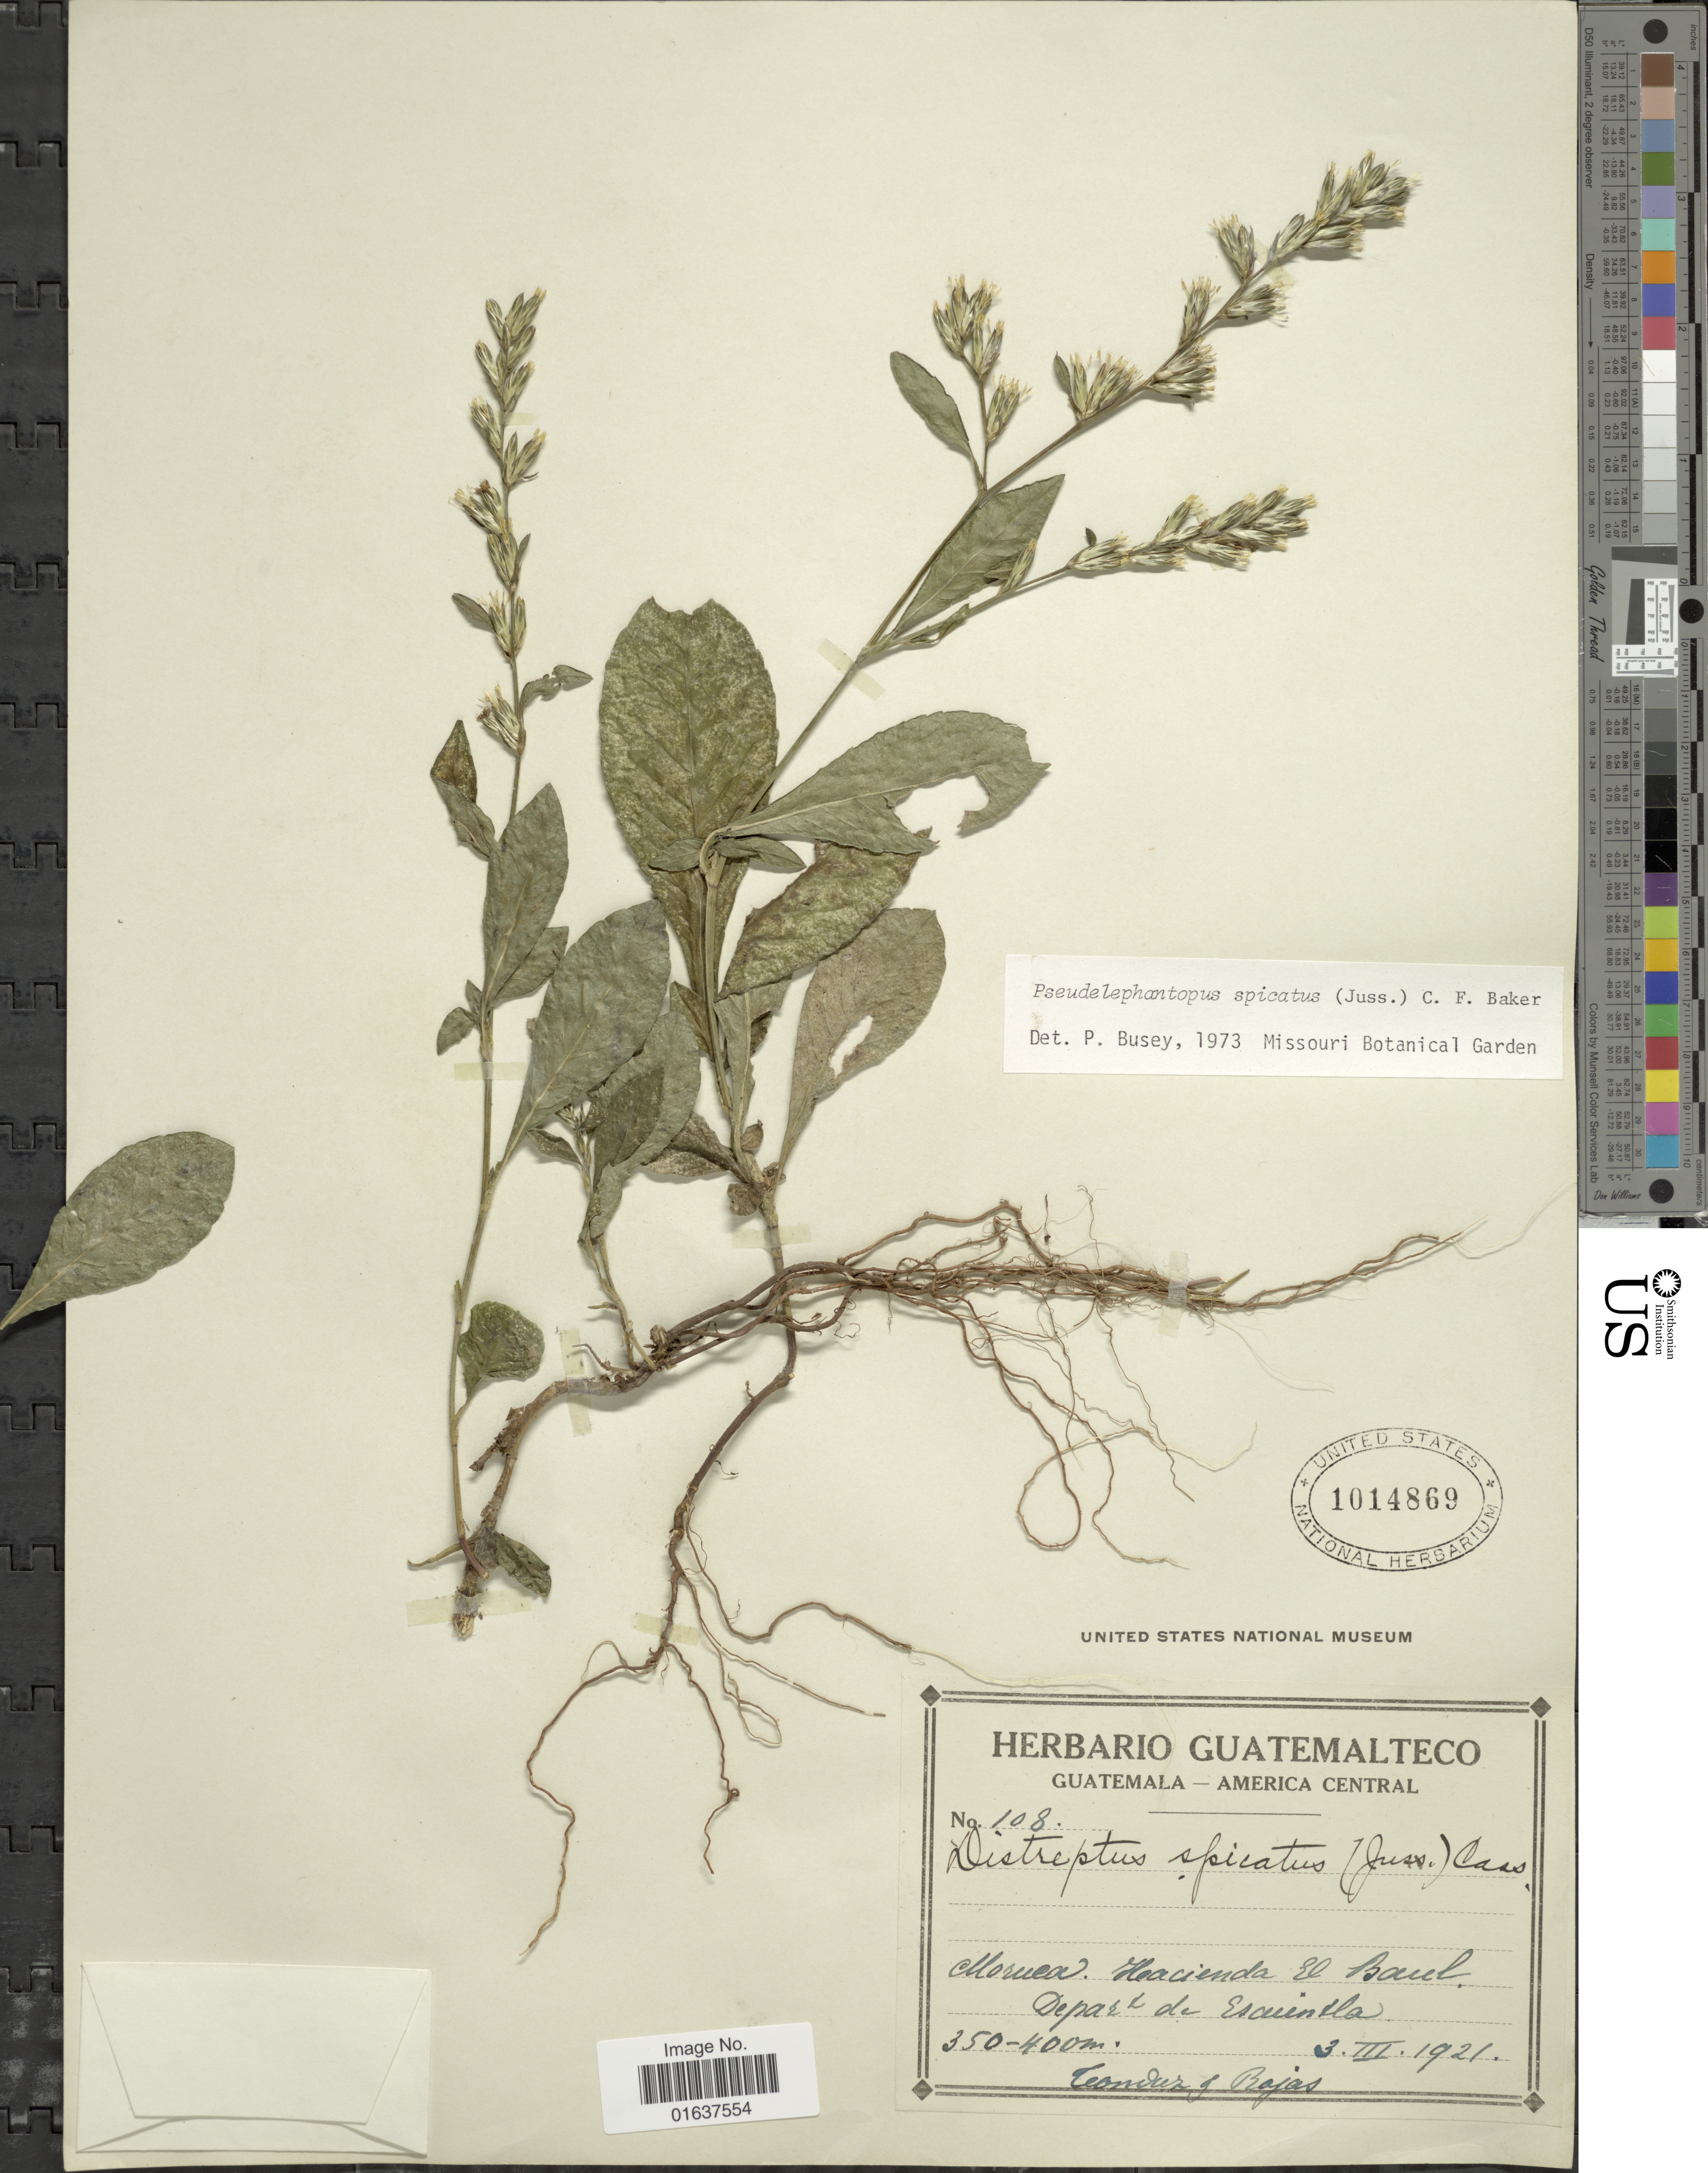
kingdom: Plantae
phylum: Tracheophyta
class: Magnoliopsida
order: Asterales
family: Asteraceae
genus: Pseudelephantopus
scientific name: Pseudelephantopus spicatus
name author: (Juss. ex Aubl.) C.F. Baker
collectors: A. Tonduz & Rojas, --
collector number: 108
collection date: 1921-03-03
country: Guatemala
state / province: Escuintla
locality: Moruea. Hacienda El Baul, Depart, de Escuintla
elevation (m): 350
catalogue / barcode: US 1014869